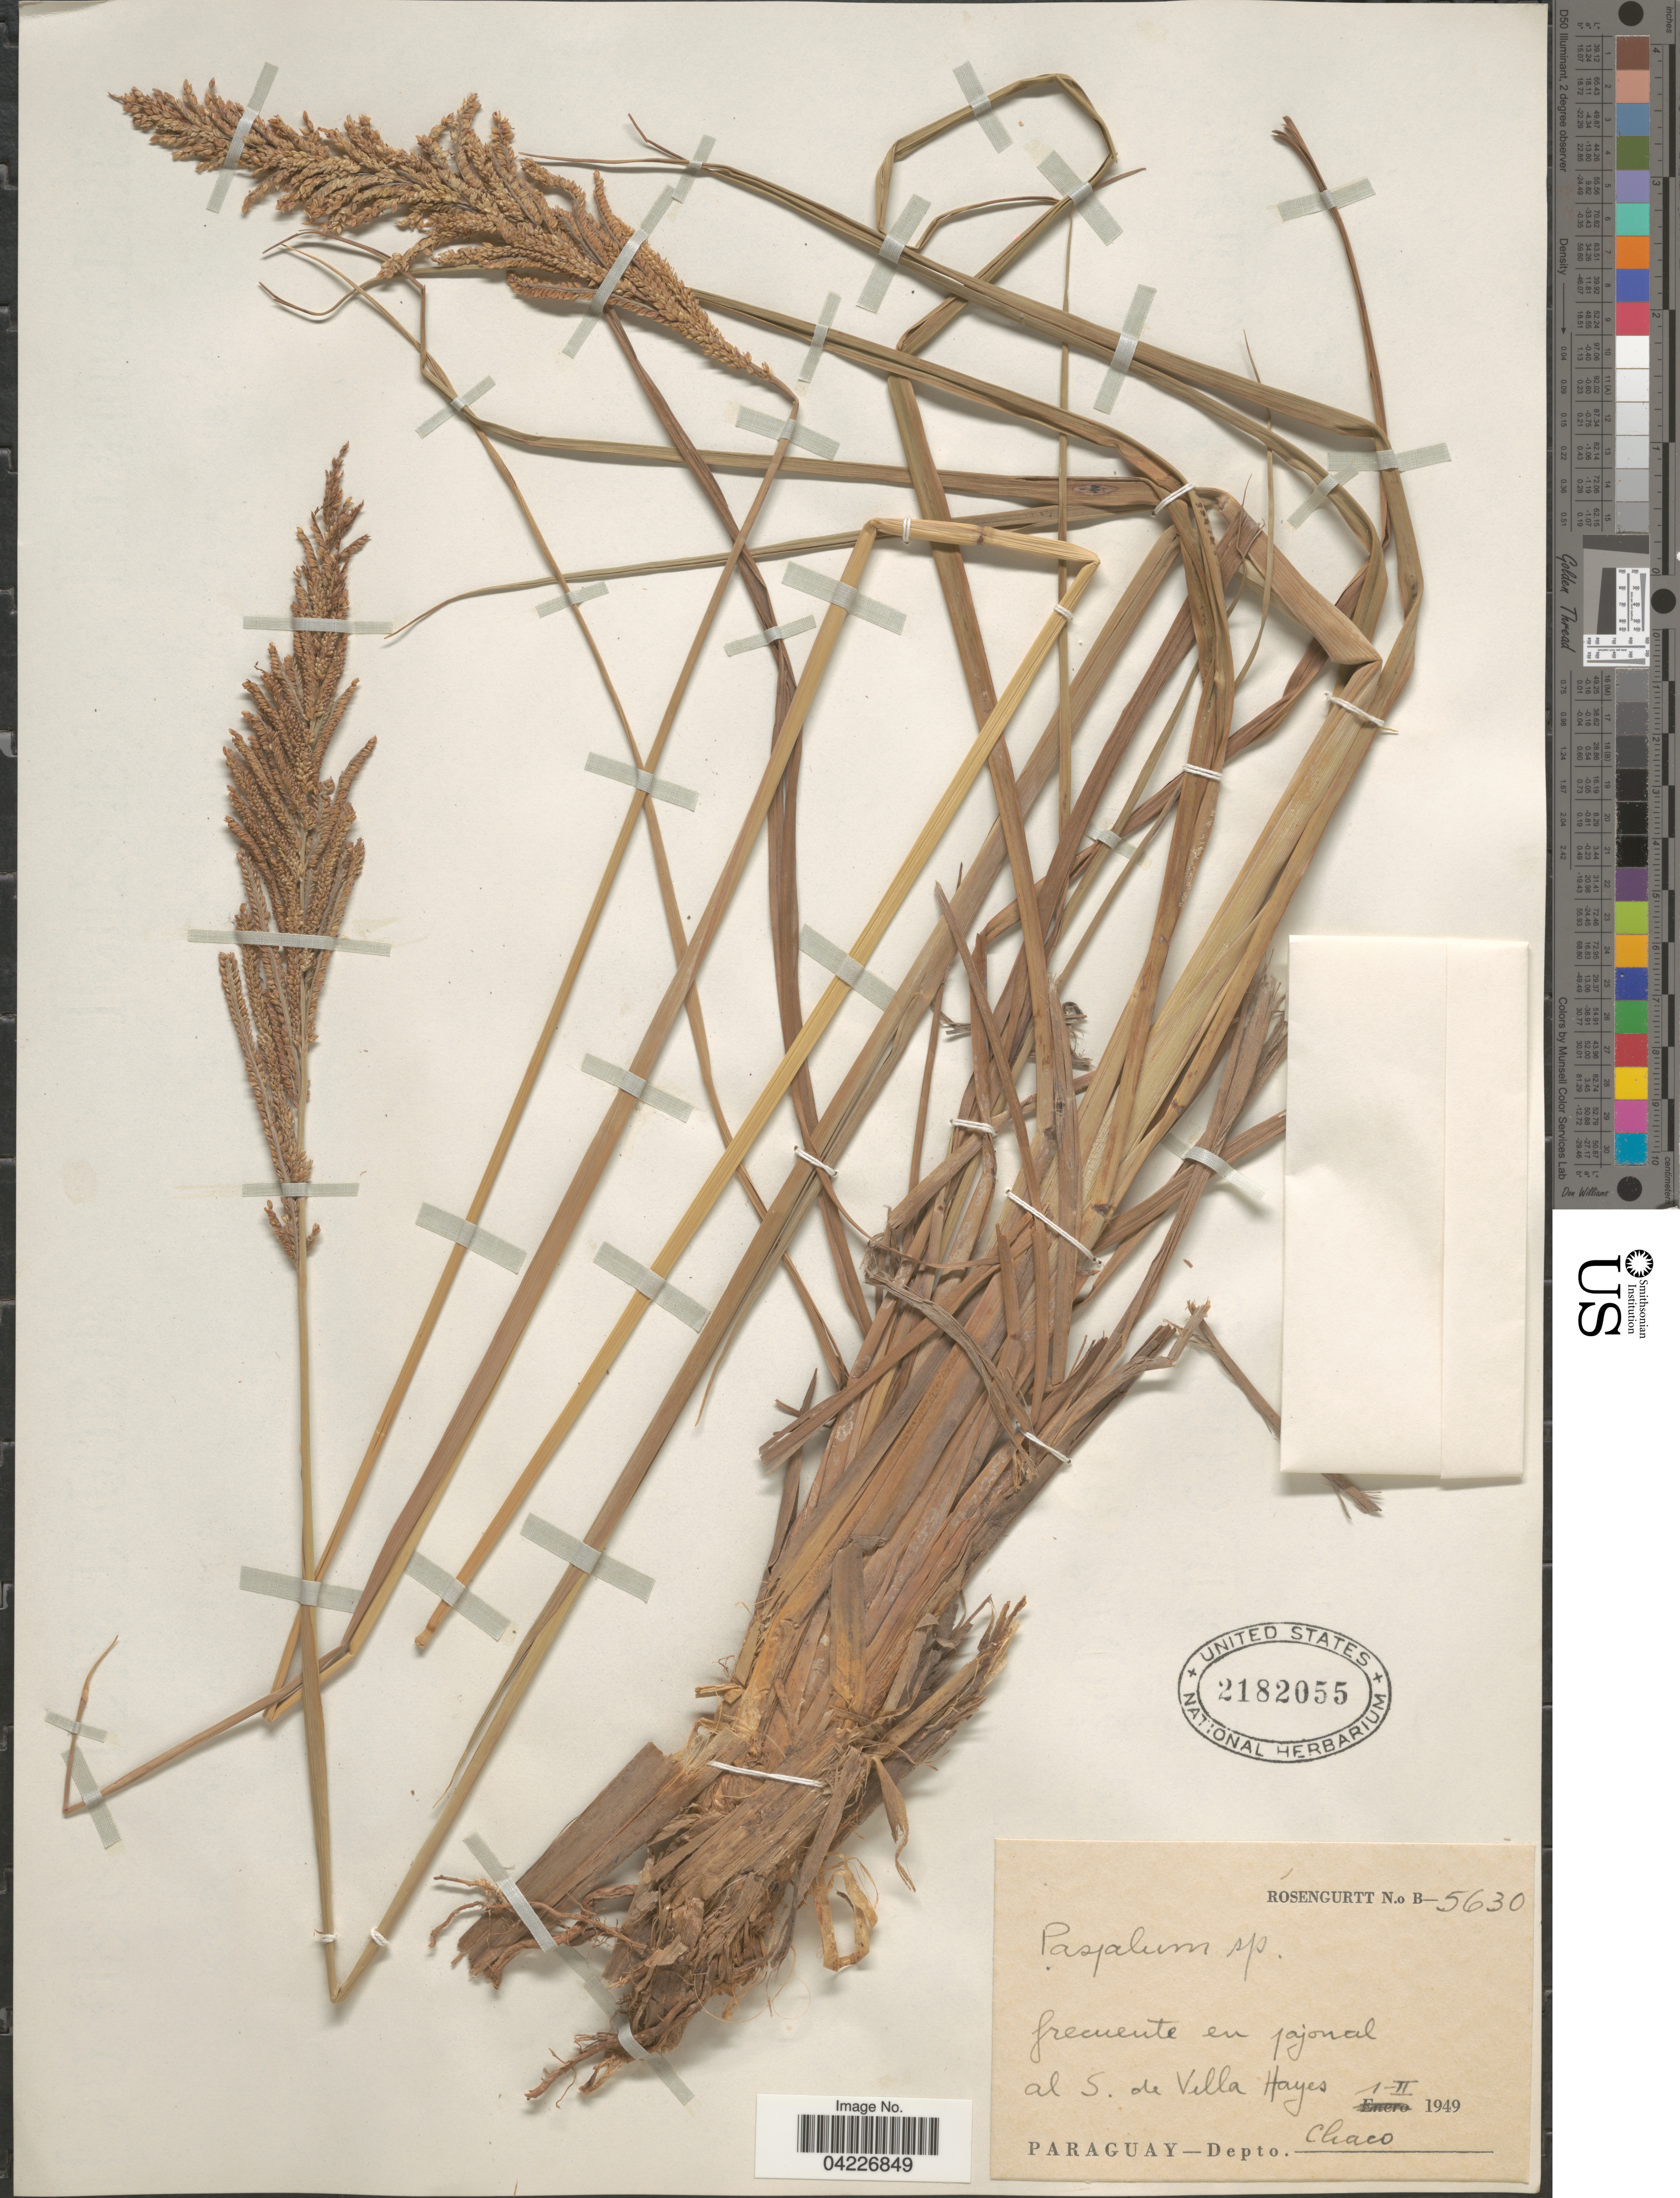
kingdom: Plantae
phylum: Tracheophyta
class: Liliopsida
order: Poales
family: Poaceae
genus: Paspalum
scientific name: Paspalum sp.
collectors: Rosengurtt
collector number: B-5630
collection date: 1949-02-01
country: Paraguay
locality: Frecuente en pajonal al S. de Villa Hayes. Depto. Chaco.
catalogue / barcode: US 2182055